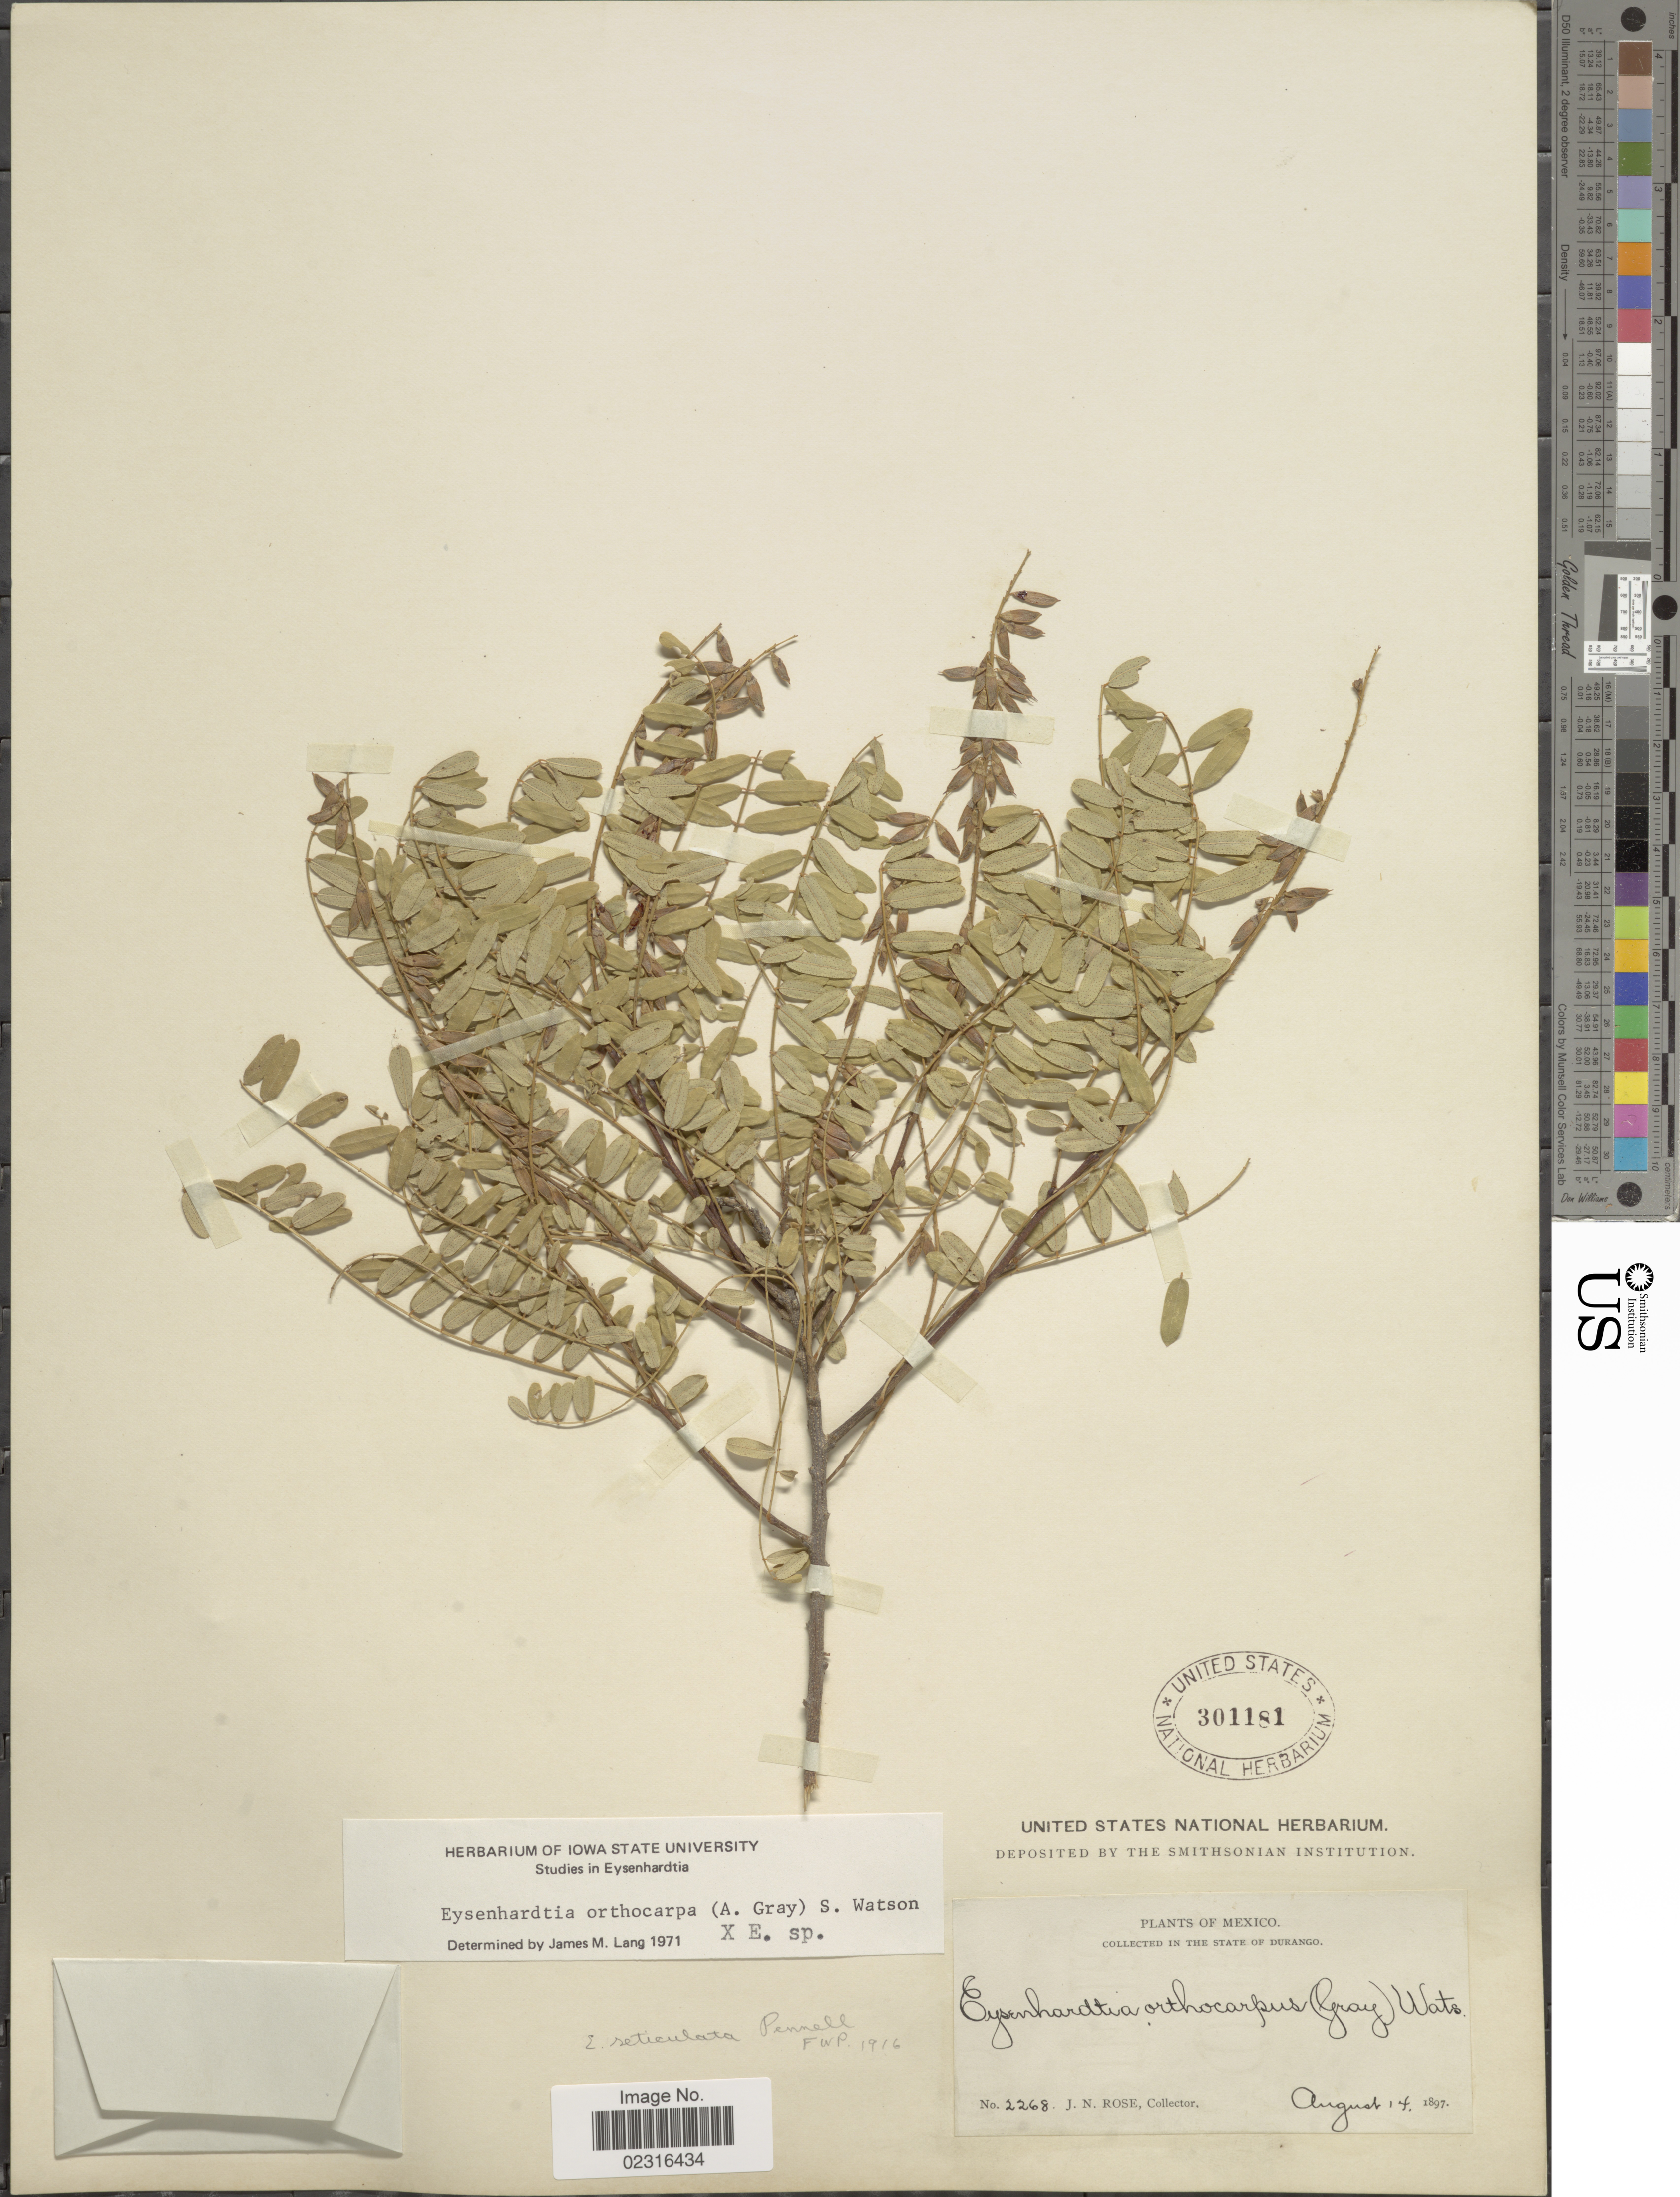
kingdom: Plantae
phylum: Tracheophyta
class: Magnoliopsida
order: Fabales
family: Fabaceae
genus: Eysenhardtia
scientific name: Eysenhardtia orthocarpa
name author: (A. Gray) S. Watson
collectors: J. N. Rose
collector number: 2268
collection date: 1897-08-14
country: Mexico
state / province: Durango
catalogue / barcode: US 301181